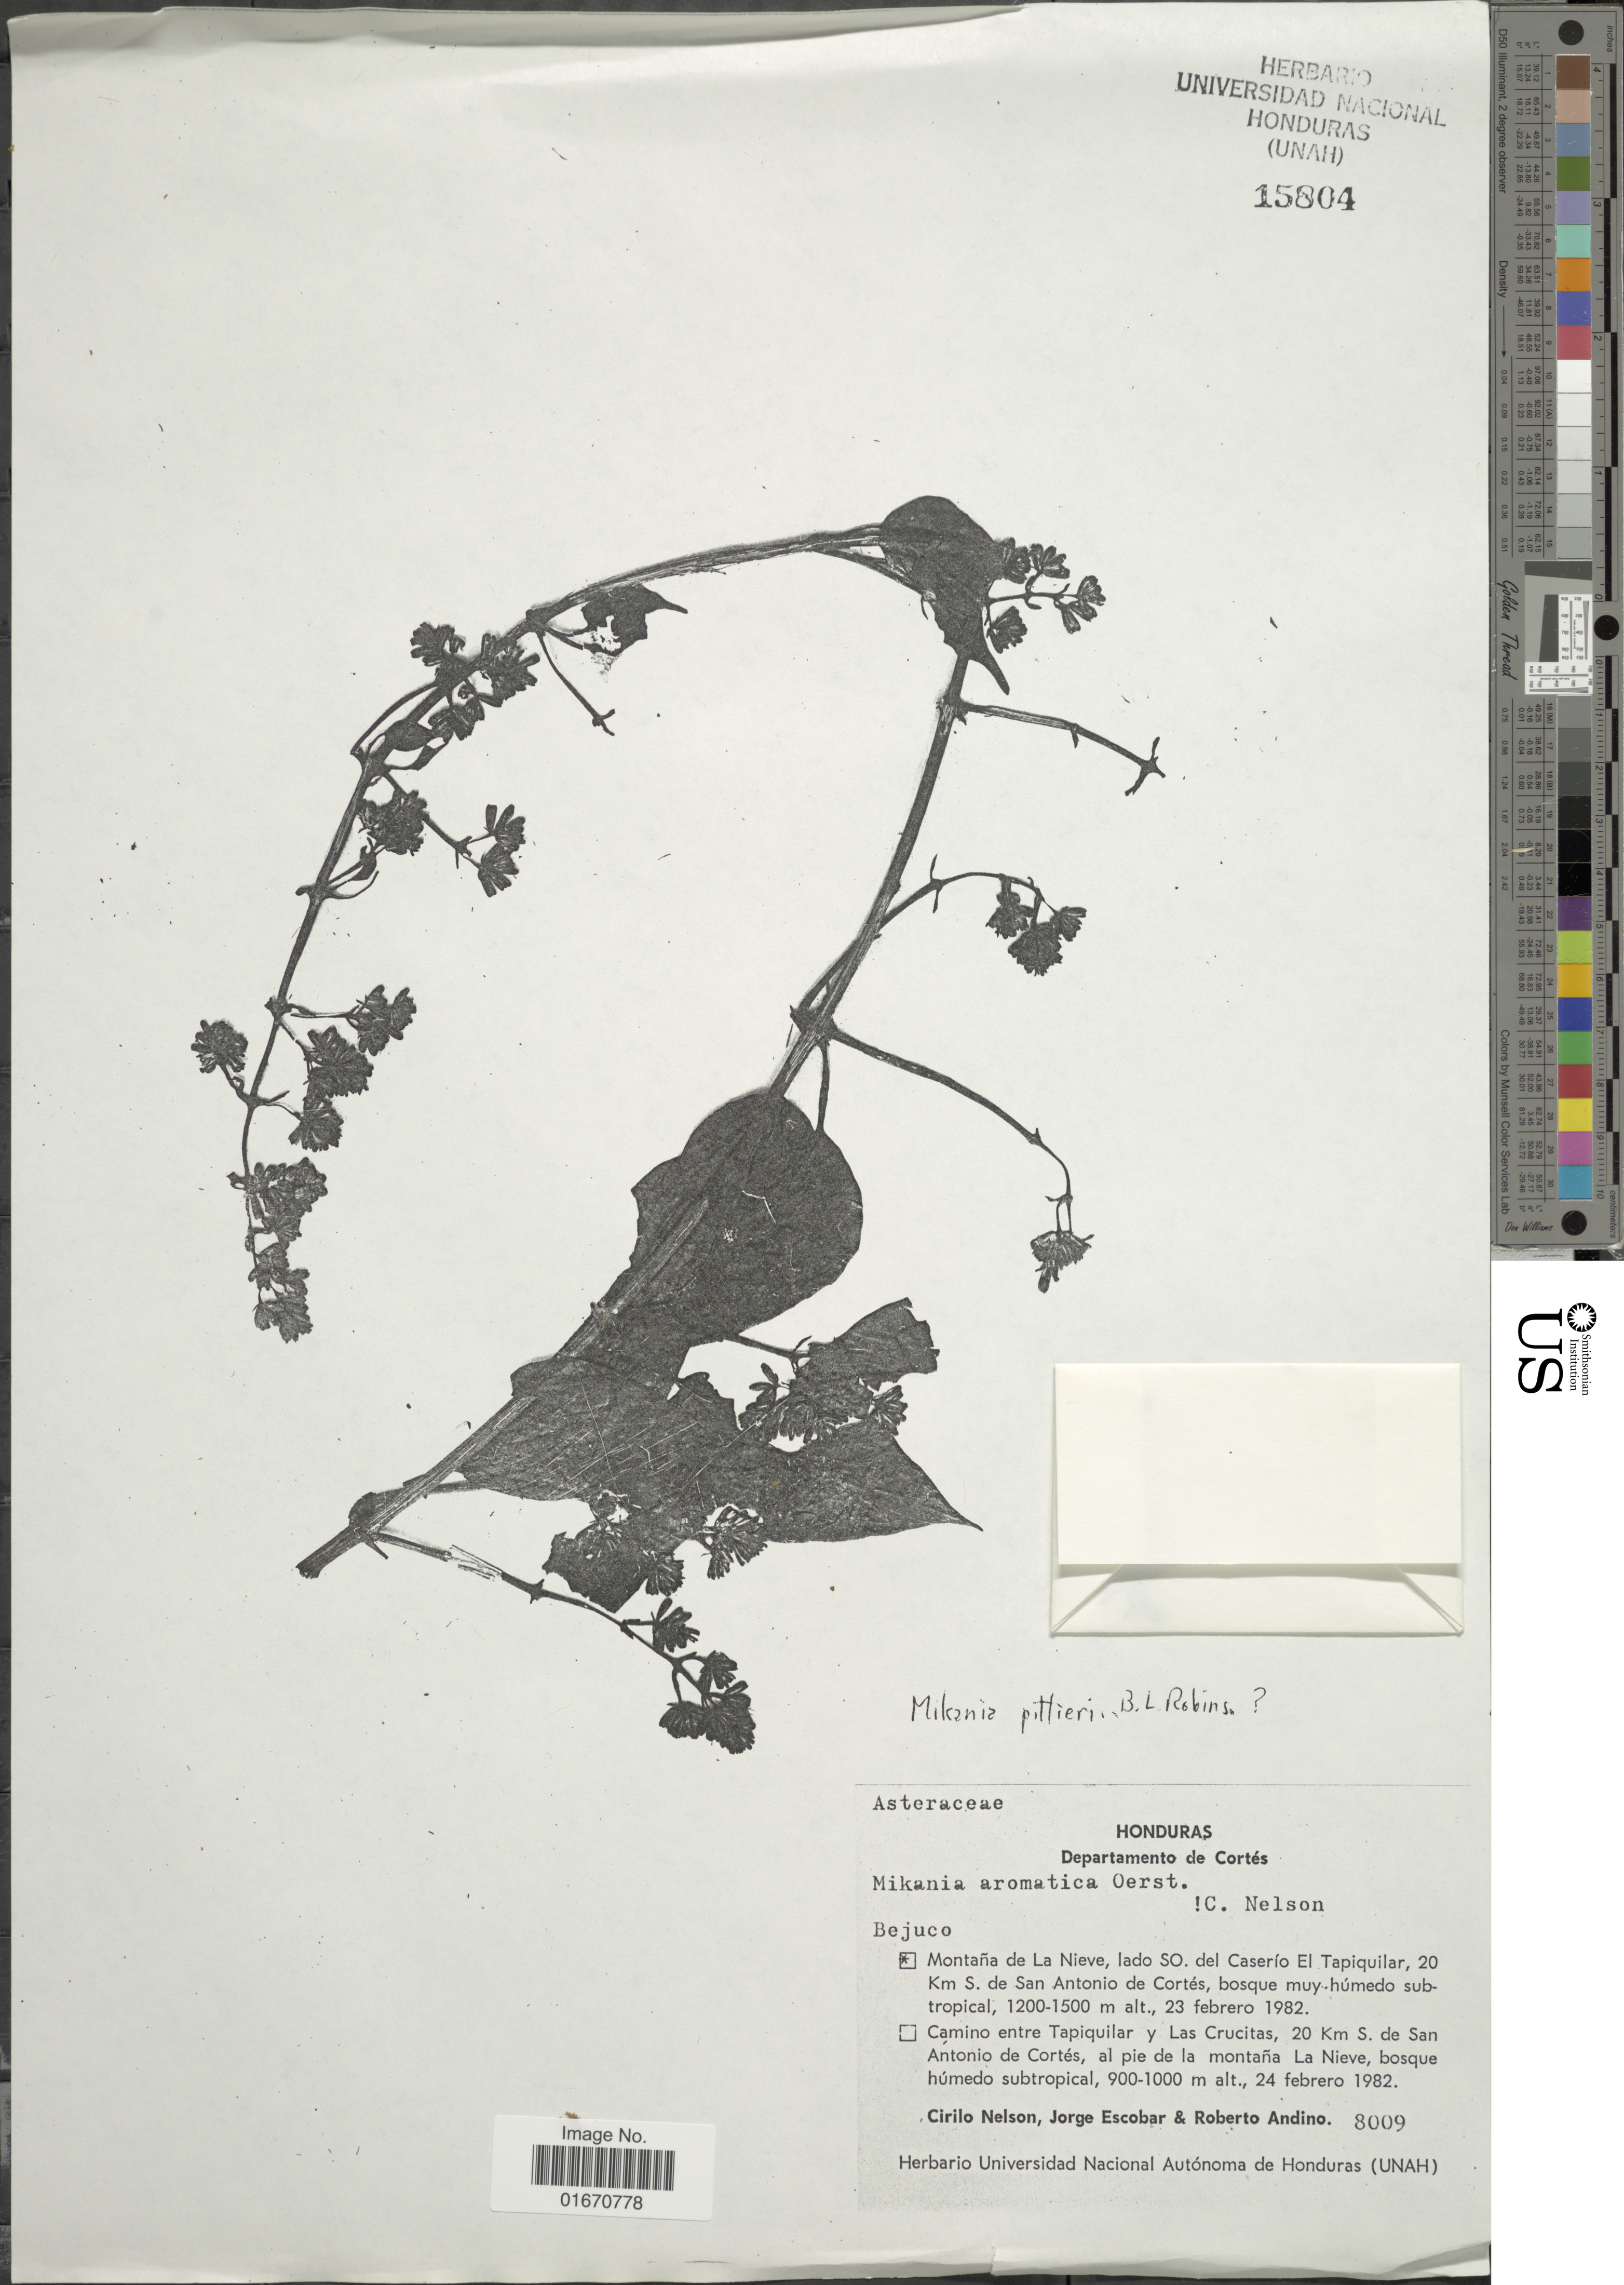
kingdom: Plantae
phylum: Tracheophyta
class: Magnoliopsida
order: Asterales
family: Asteraceae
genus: Mikania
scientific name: Mikania pittieri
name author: B.L. Rob.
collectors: C. H. Nelson, J. Escobar & R. Andino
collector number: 8009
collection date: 1982-02-23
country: Honduras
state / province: Cortés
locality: Montana de La Nieve, lado SO del Caserio El Tapiquilar, 20 km S de San Antonio de Cortes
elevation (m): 1200